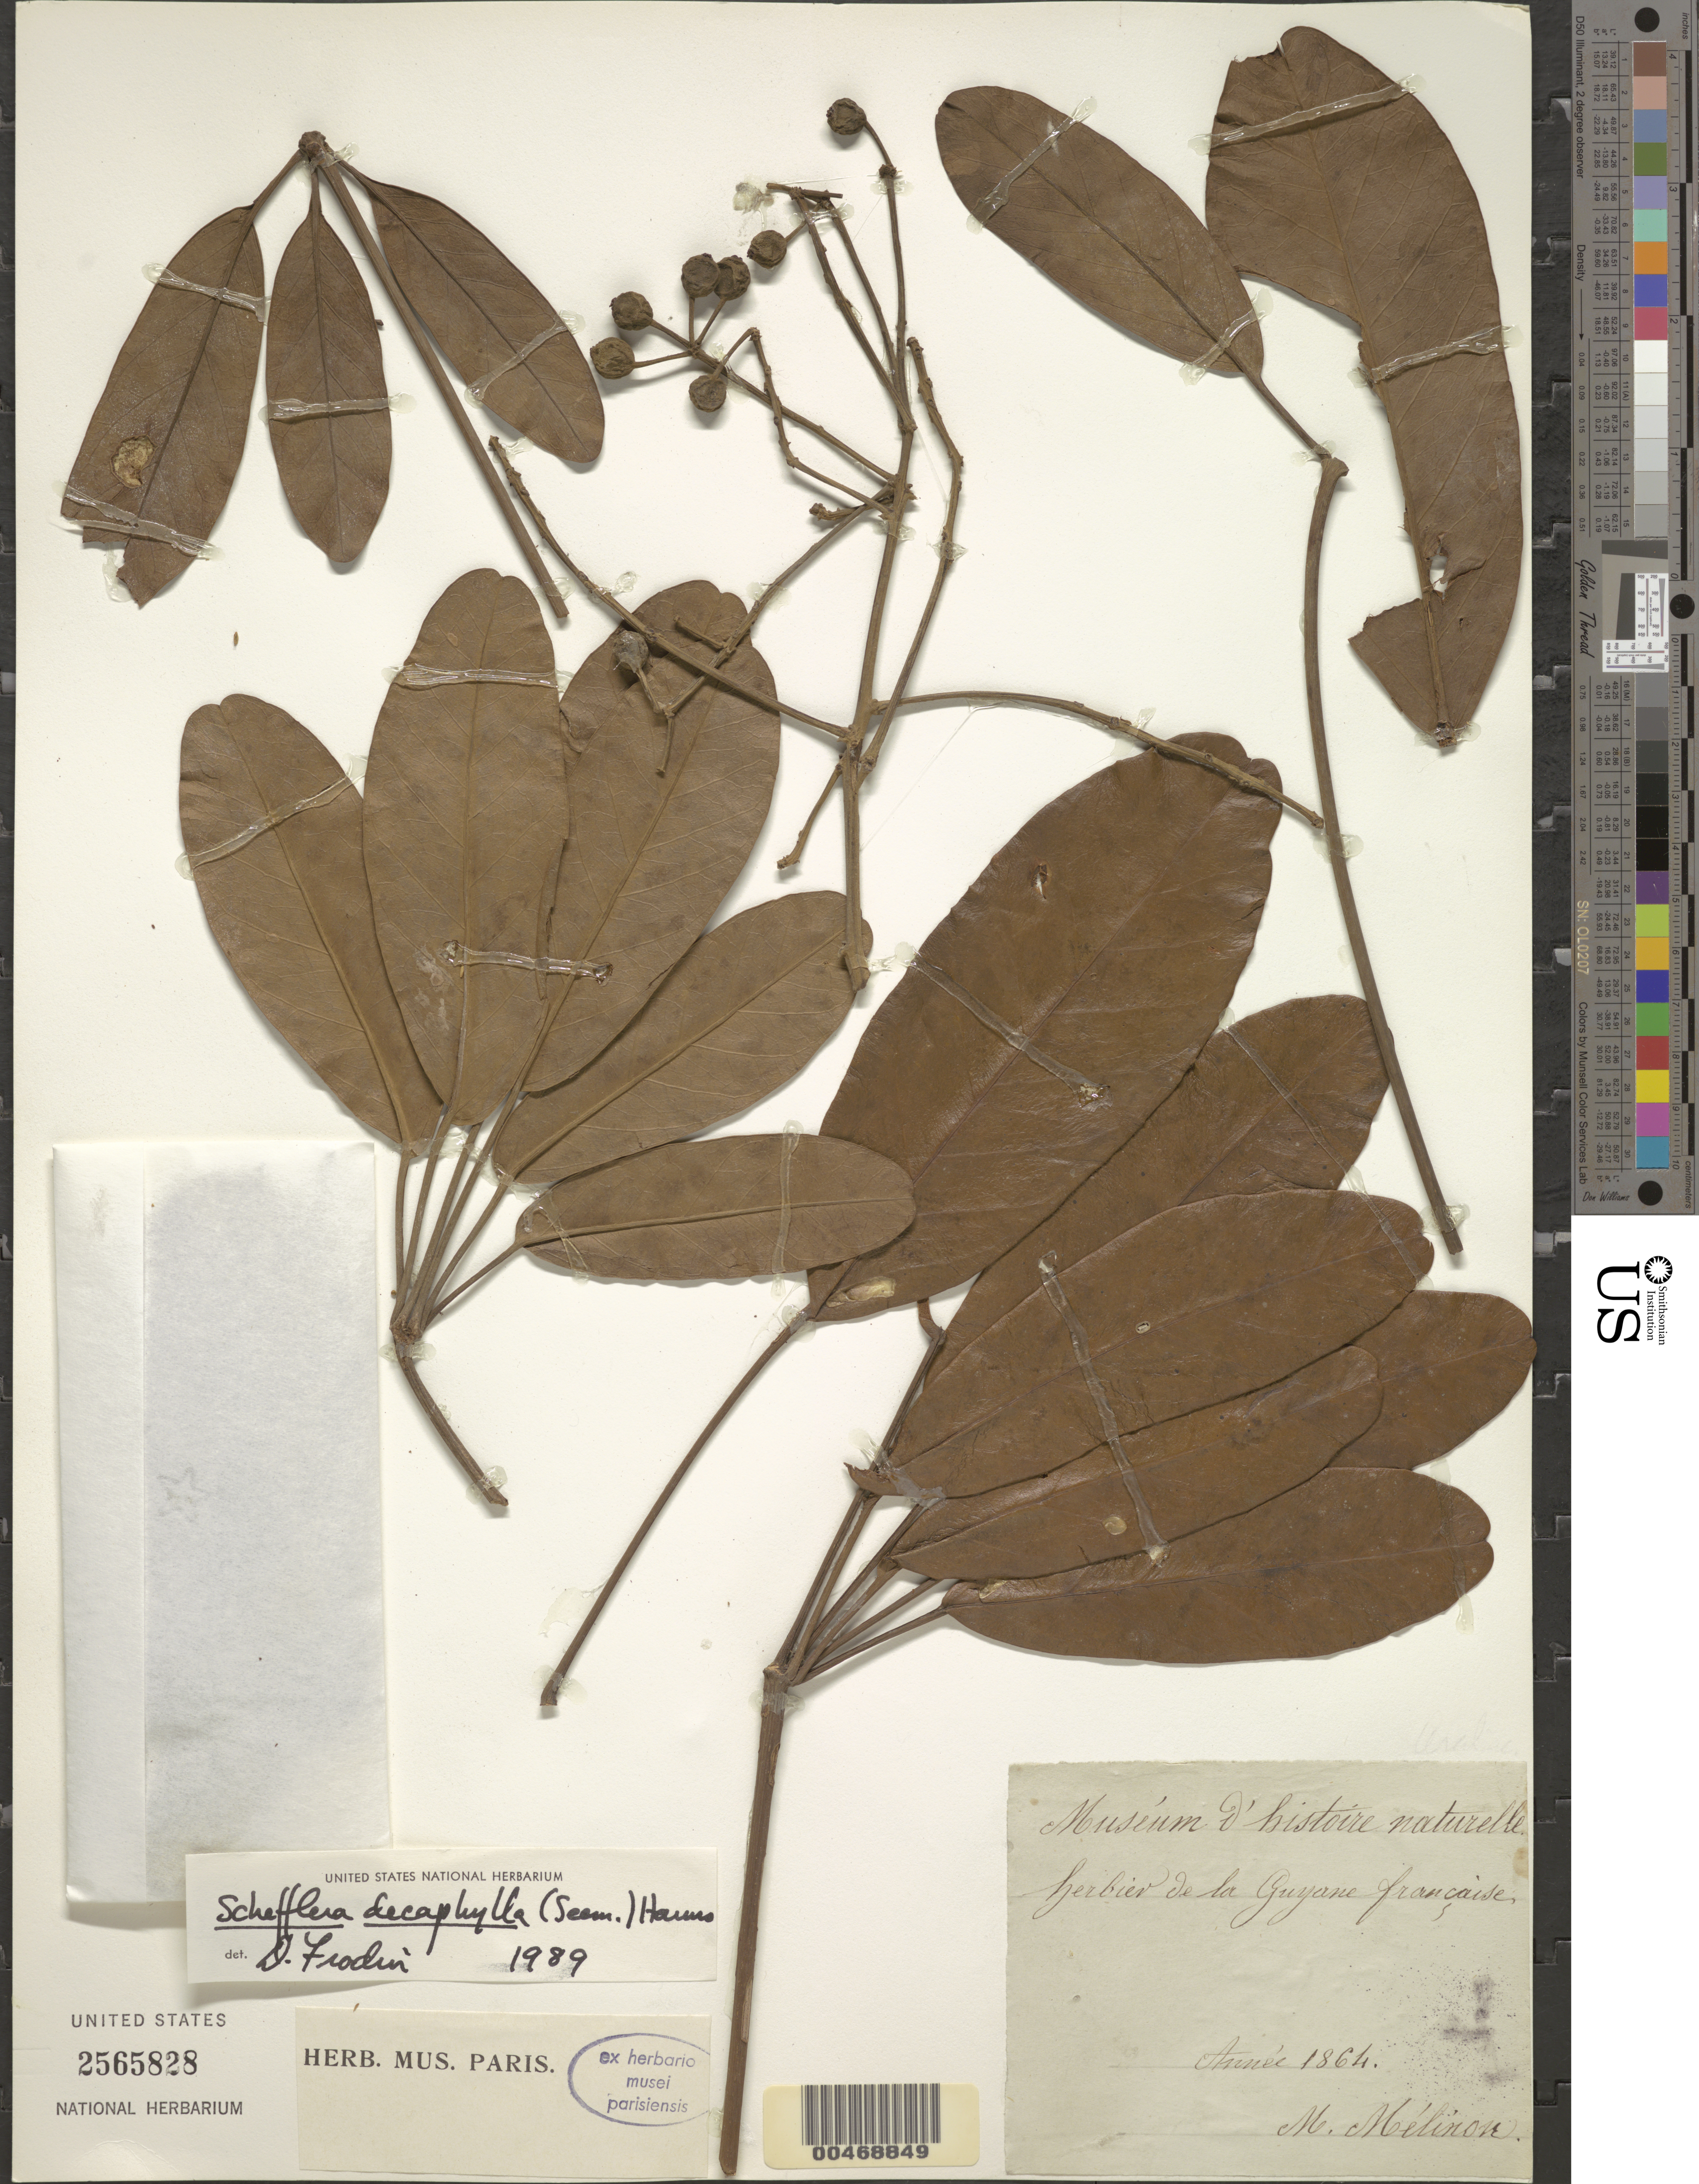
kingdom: Plantae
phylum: Tracheophyta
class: Magnoliopsida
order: Apiales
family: Araliaceae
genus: Schefflera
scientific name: Schefflera decaphylla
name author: (Seem.) Harms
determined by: Frodin, D. G.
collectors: E. Mélinon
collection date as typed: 1864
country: French Guiana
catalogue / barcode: US 2565828